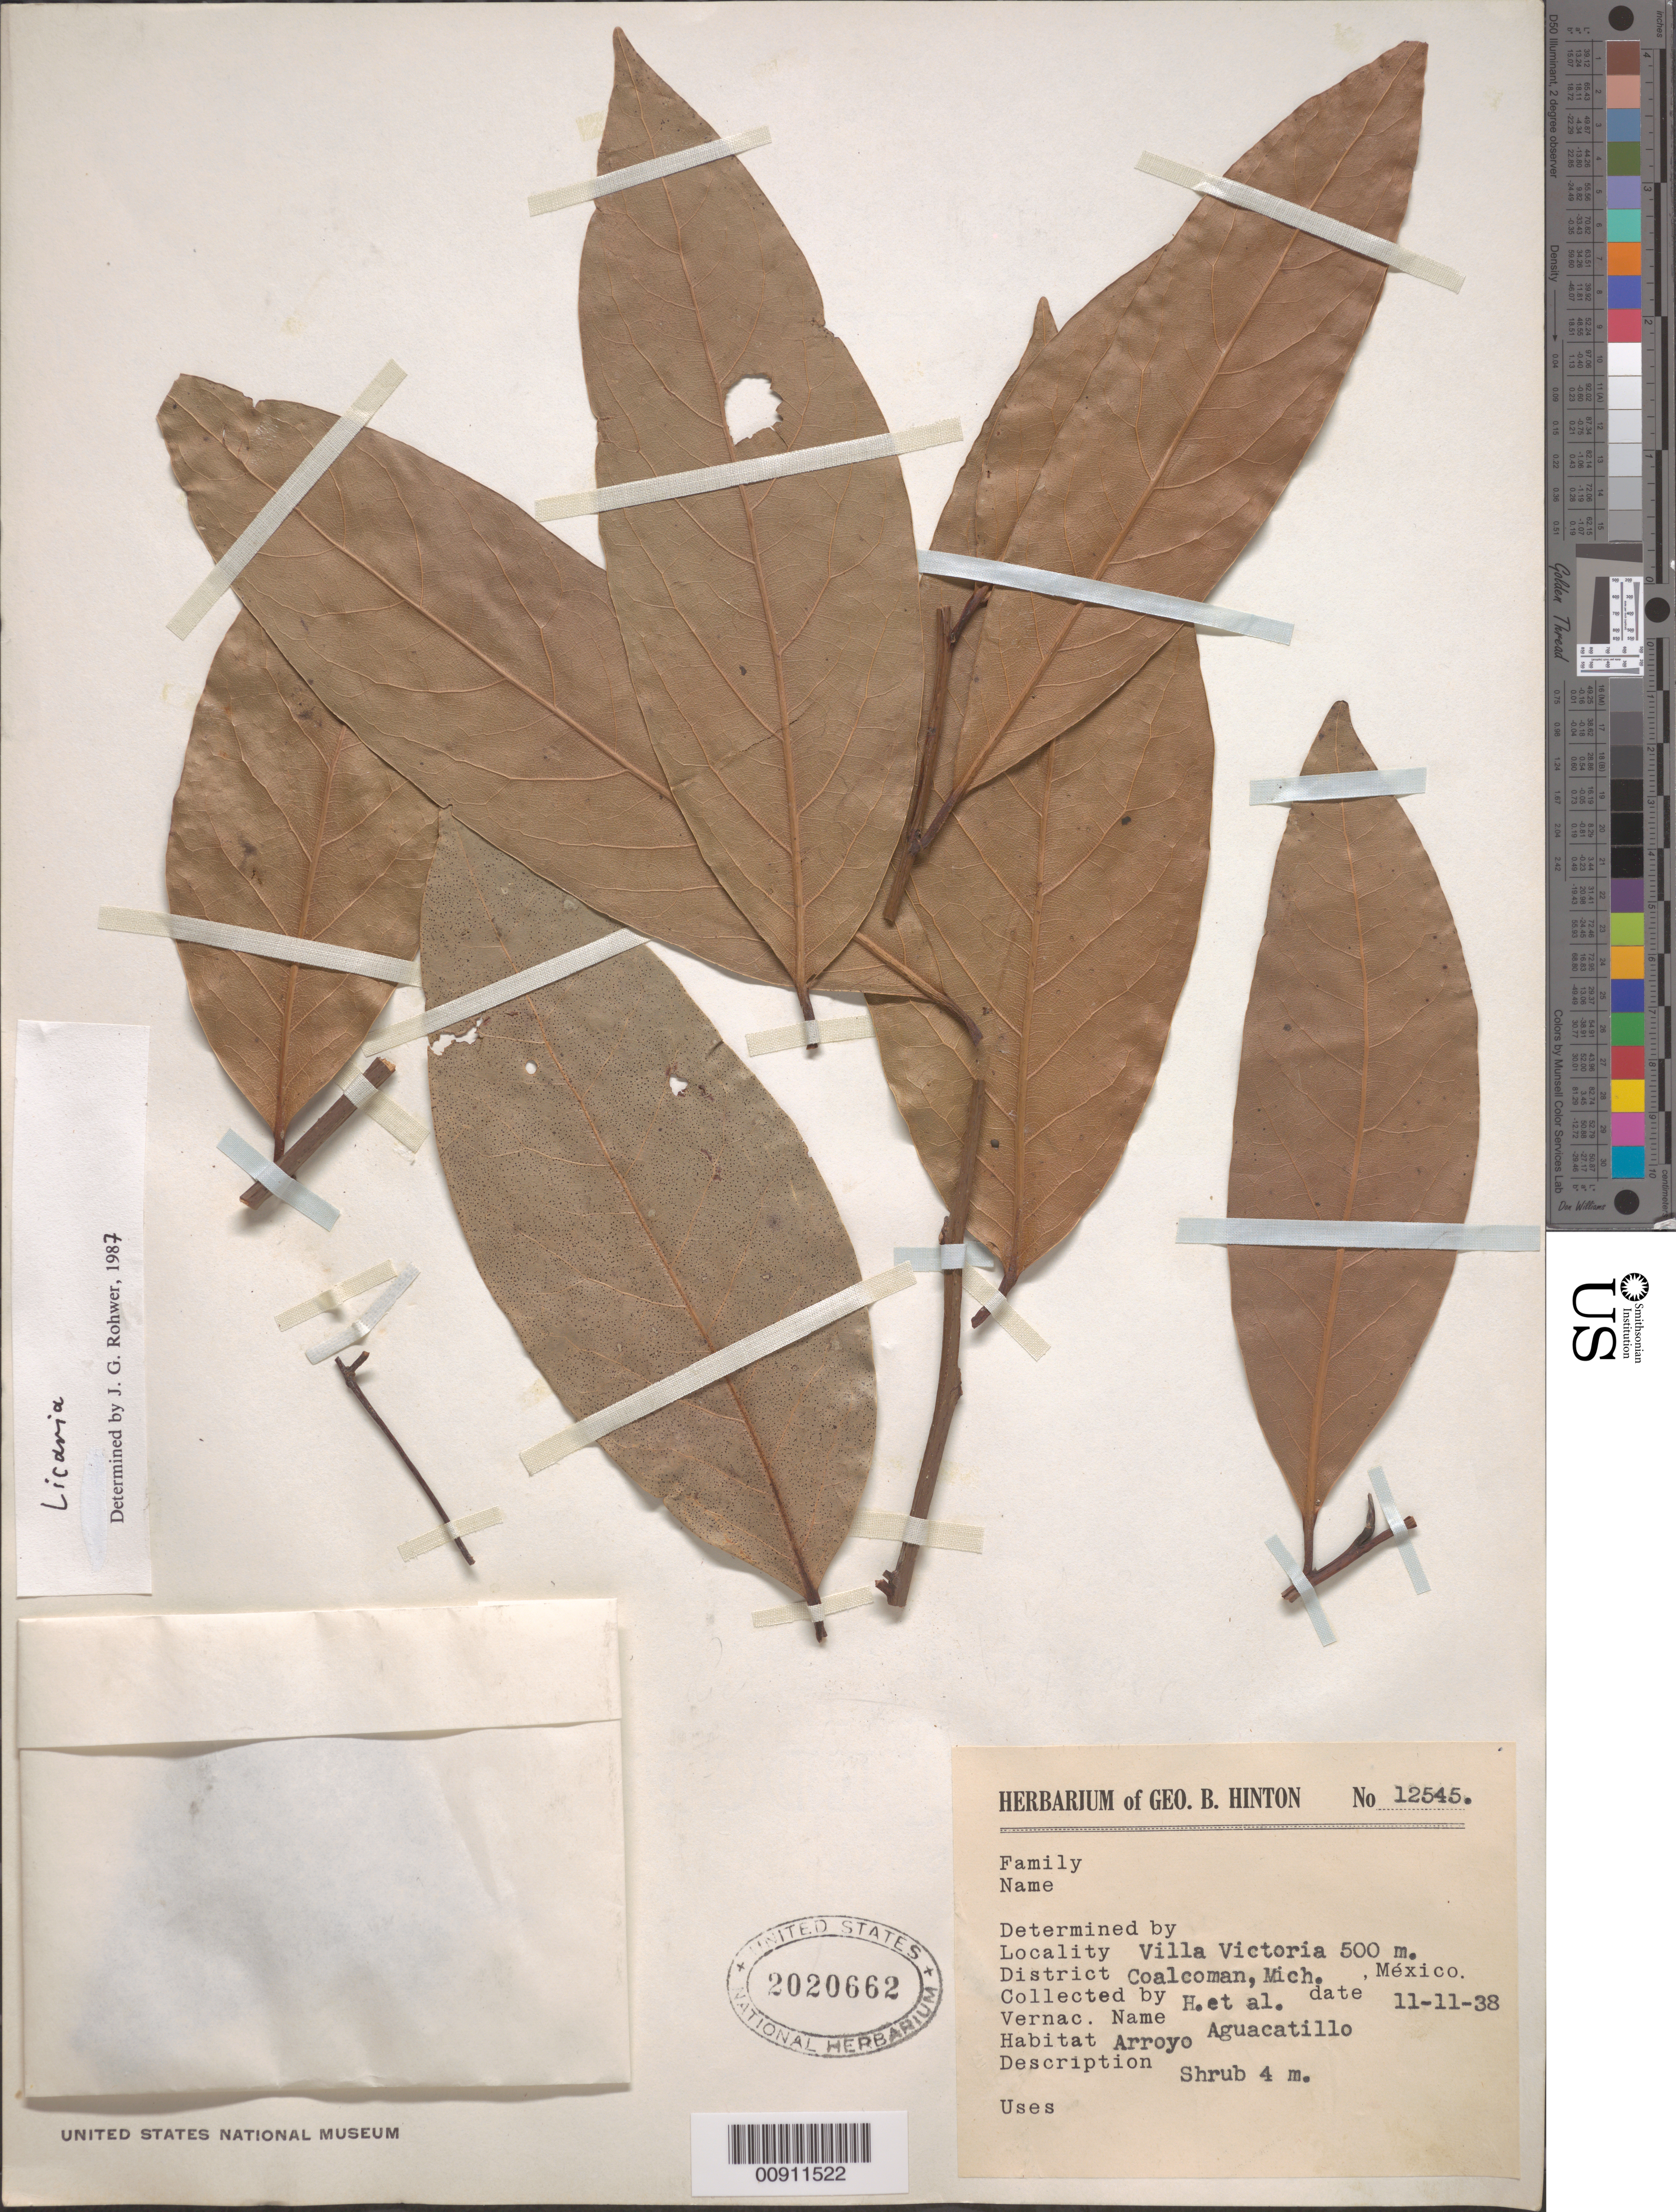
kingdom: Plantae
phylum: Tracheophyta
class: Magnoliopsida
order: Laurales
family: Lauraceae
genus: Licaria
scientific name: Licaria sp.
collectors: G. B. Hinton & et al.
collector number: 12545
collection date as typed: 11 Nov 1938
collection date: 1938-11-11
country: Mexico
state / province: Michoacán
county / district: Coalcomán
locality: Villa Victoria, District Coalcomán, Michoacán.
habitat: Arroyo.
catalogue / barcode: US 2020662